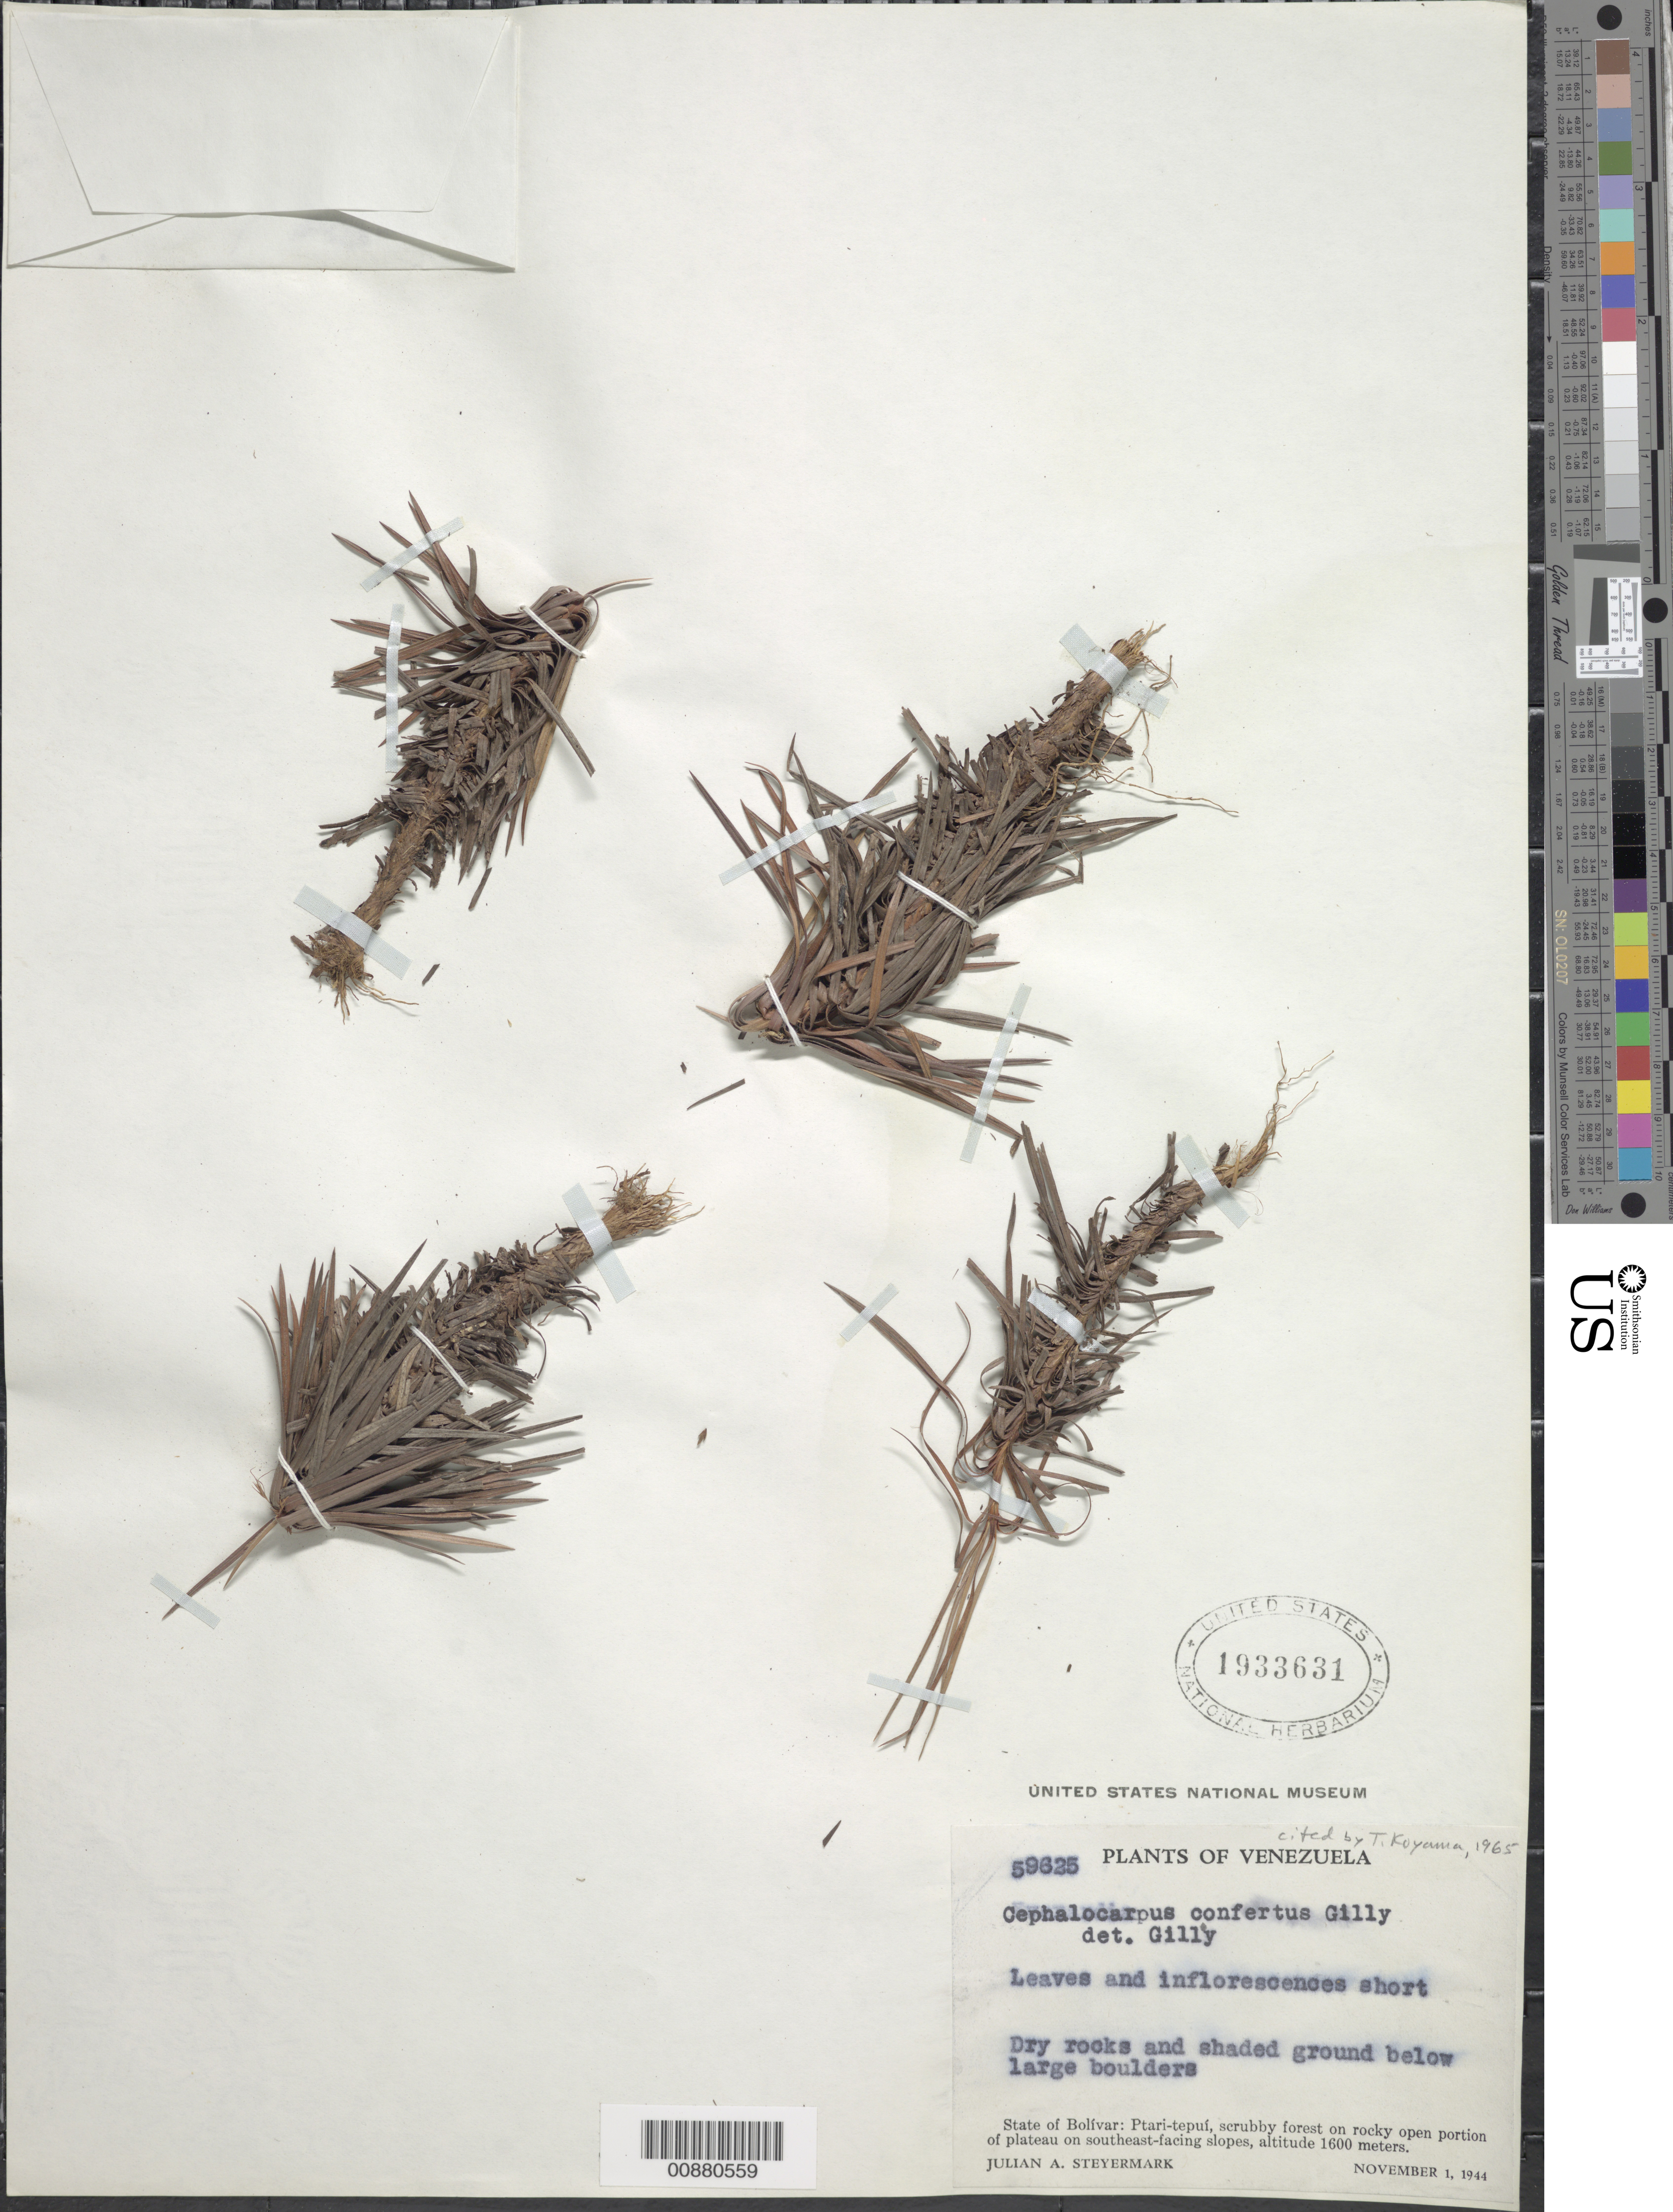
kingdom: Plantae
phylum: Tracheophyta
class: Liliopsida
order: Poales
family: Cyperaceae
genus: Cephalocarpus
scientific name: Cephalocarpus confertus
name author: Gilly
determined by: Gilly, C. L.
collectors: J. Steyermark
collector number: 59625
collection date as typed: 1-Nov-44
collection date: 1944-11-01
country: Venezuela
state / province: Bolívar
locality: Ptari-tepuí, SE-facing slopes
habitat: Dry rocks and shaded ground below large boulders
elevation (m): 1600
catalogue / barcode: US 1933631